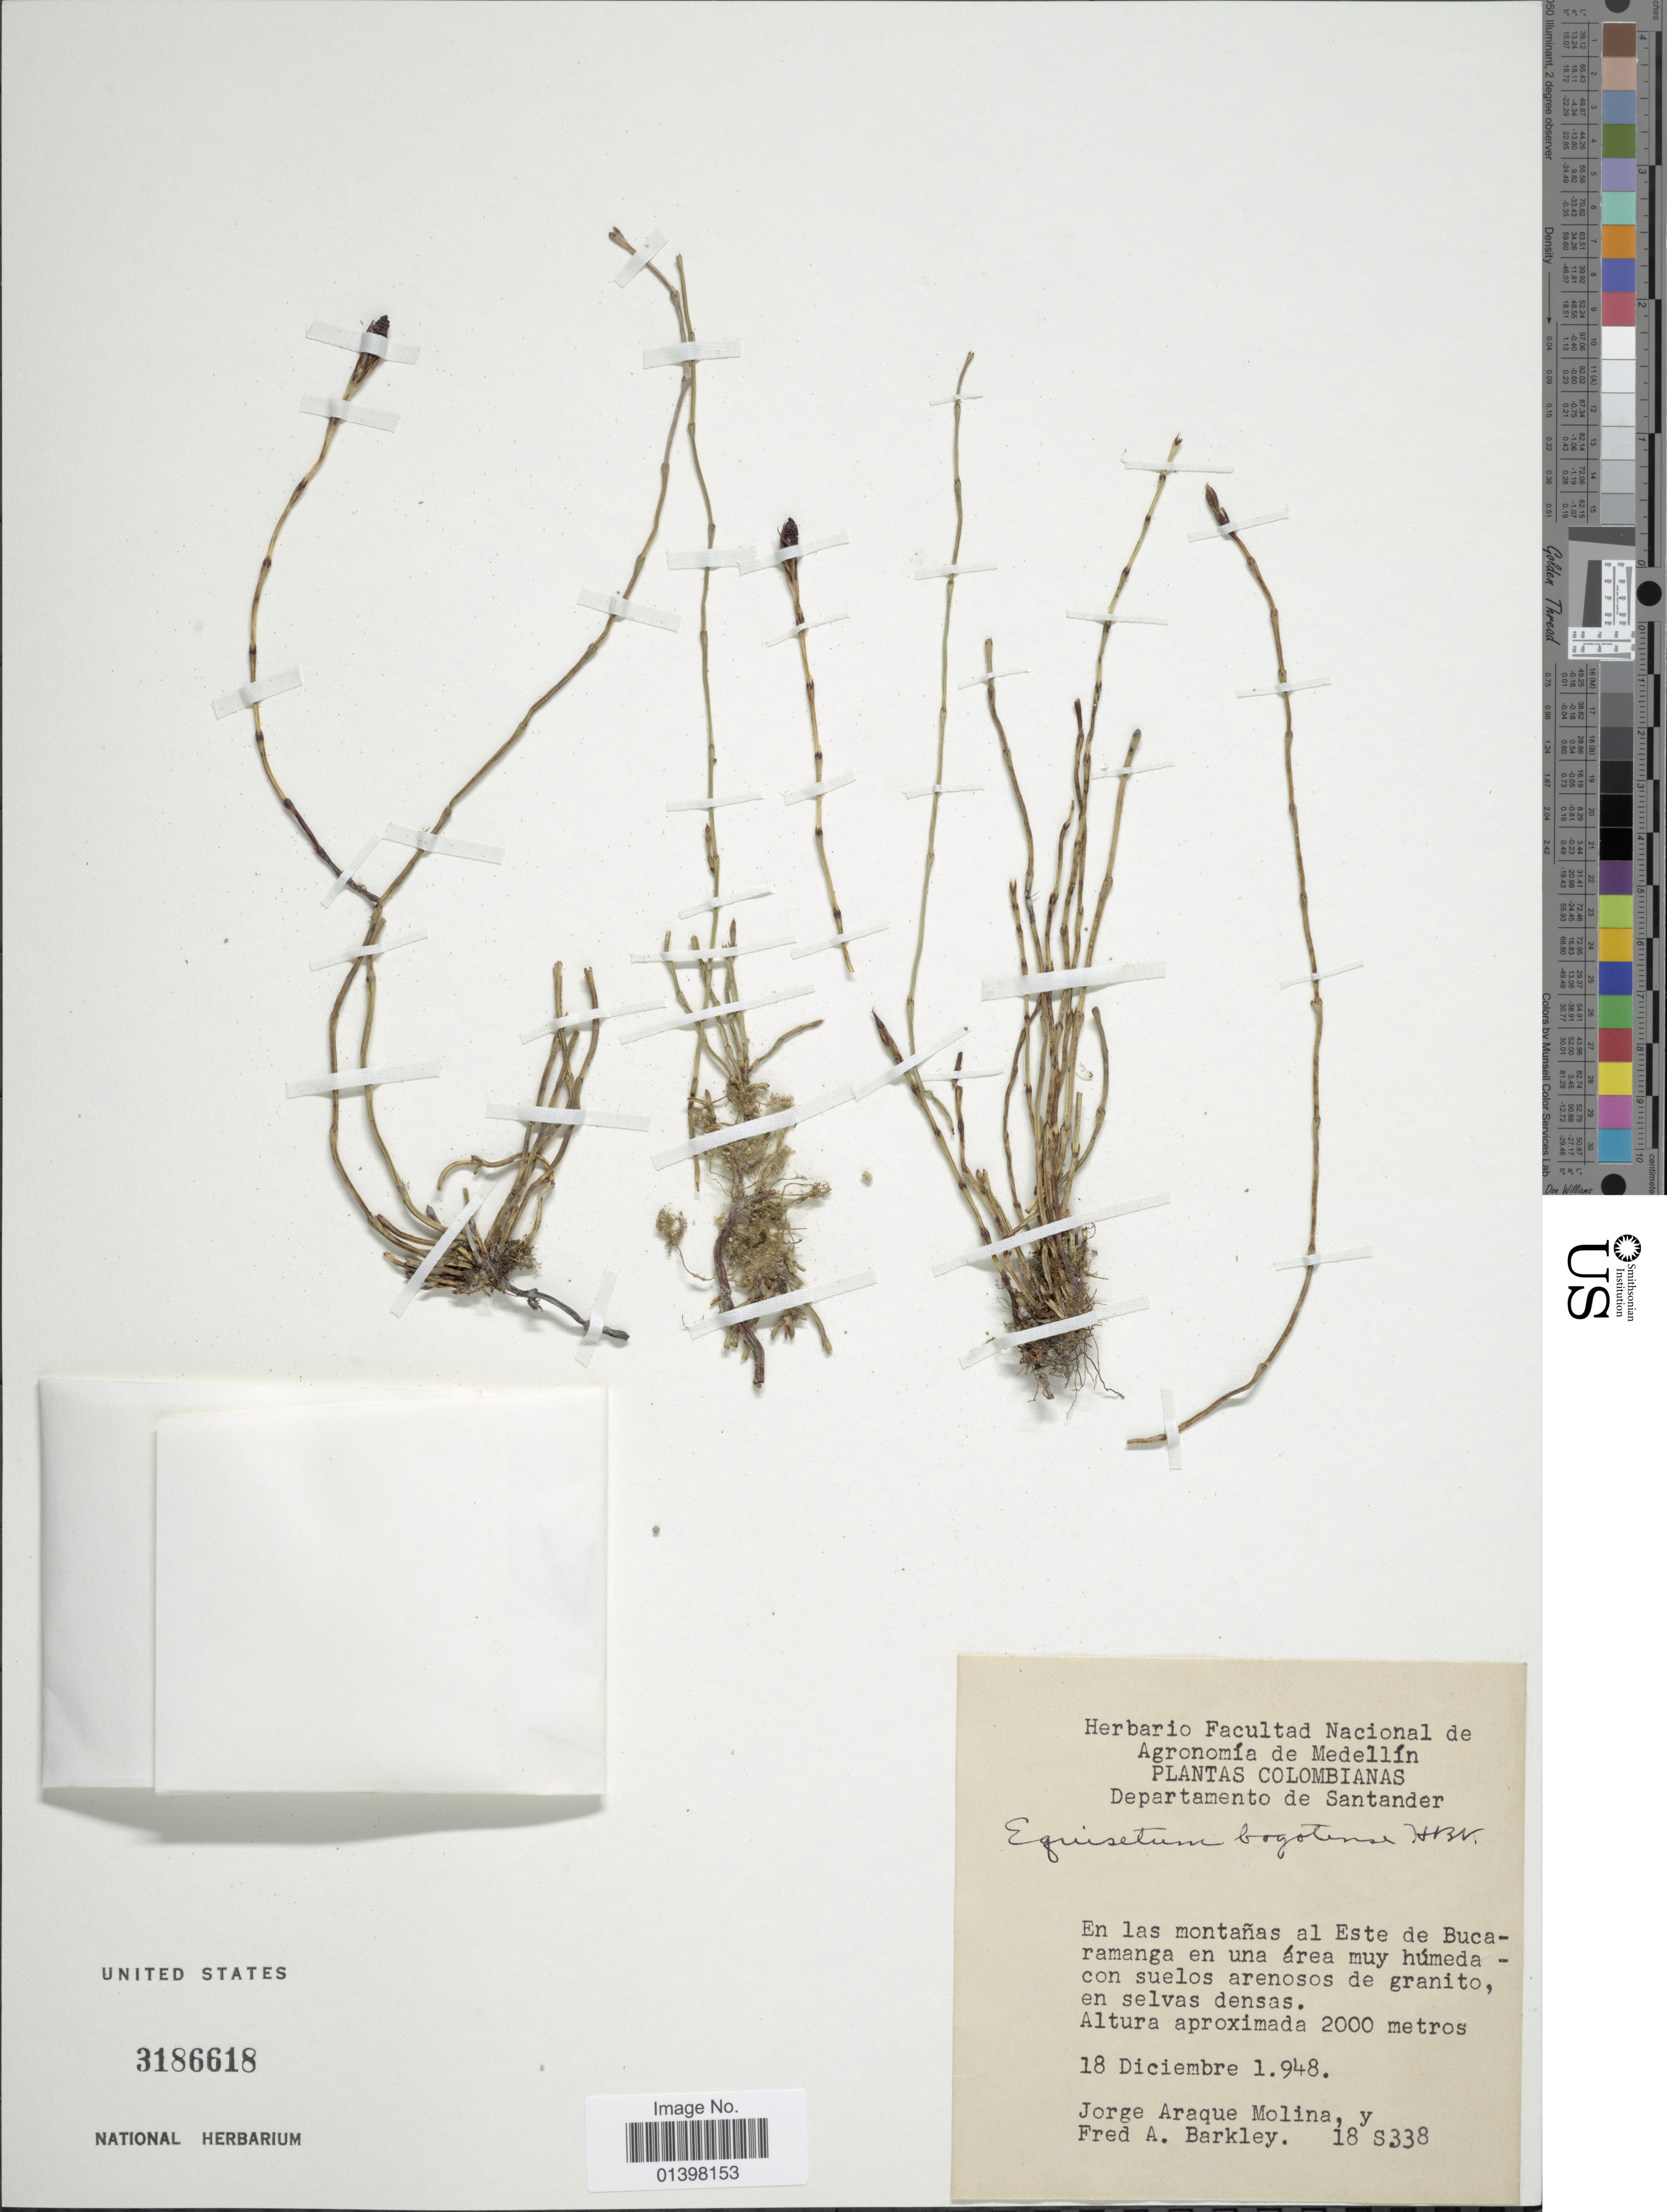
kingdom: Plantae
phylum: Tracheophyta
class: Polypodiopsida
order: Equisetales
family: Equisetaceae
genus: Equisetum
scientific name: Equisetum bogotense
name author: Kunth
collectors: J. A. Molina & F. A. Barkley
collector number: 18S338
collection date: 1948-12-18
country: Colombia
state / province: Santander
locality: En las montañas al Este de Bucaramanga en una área muy húmeda con suelos arenosos de granito en selvas densas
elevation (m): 2000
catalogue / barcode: US 3186618